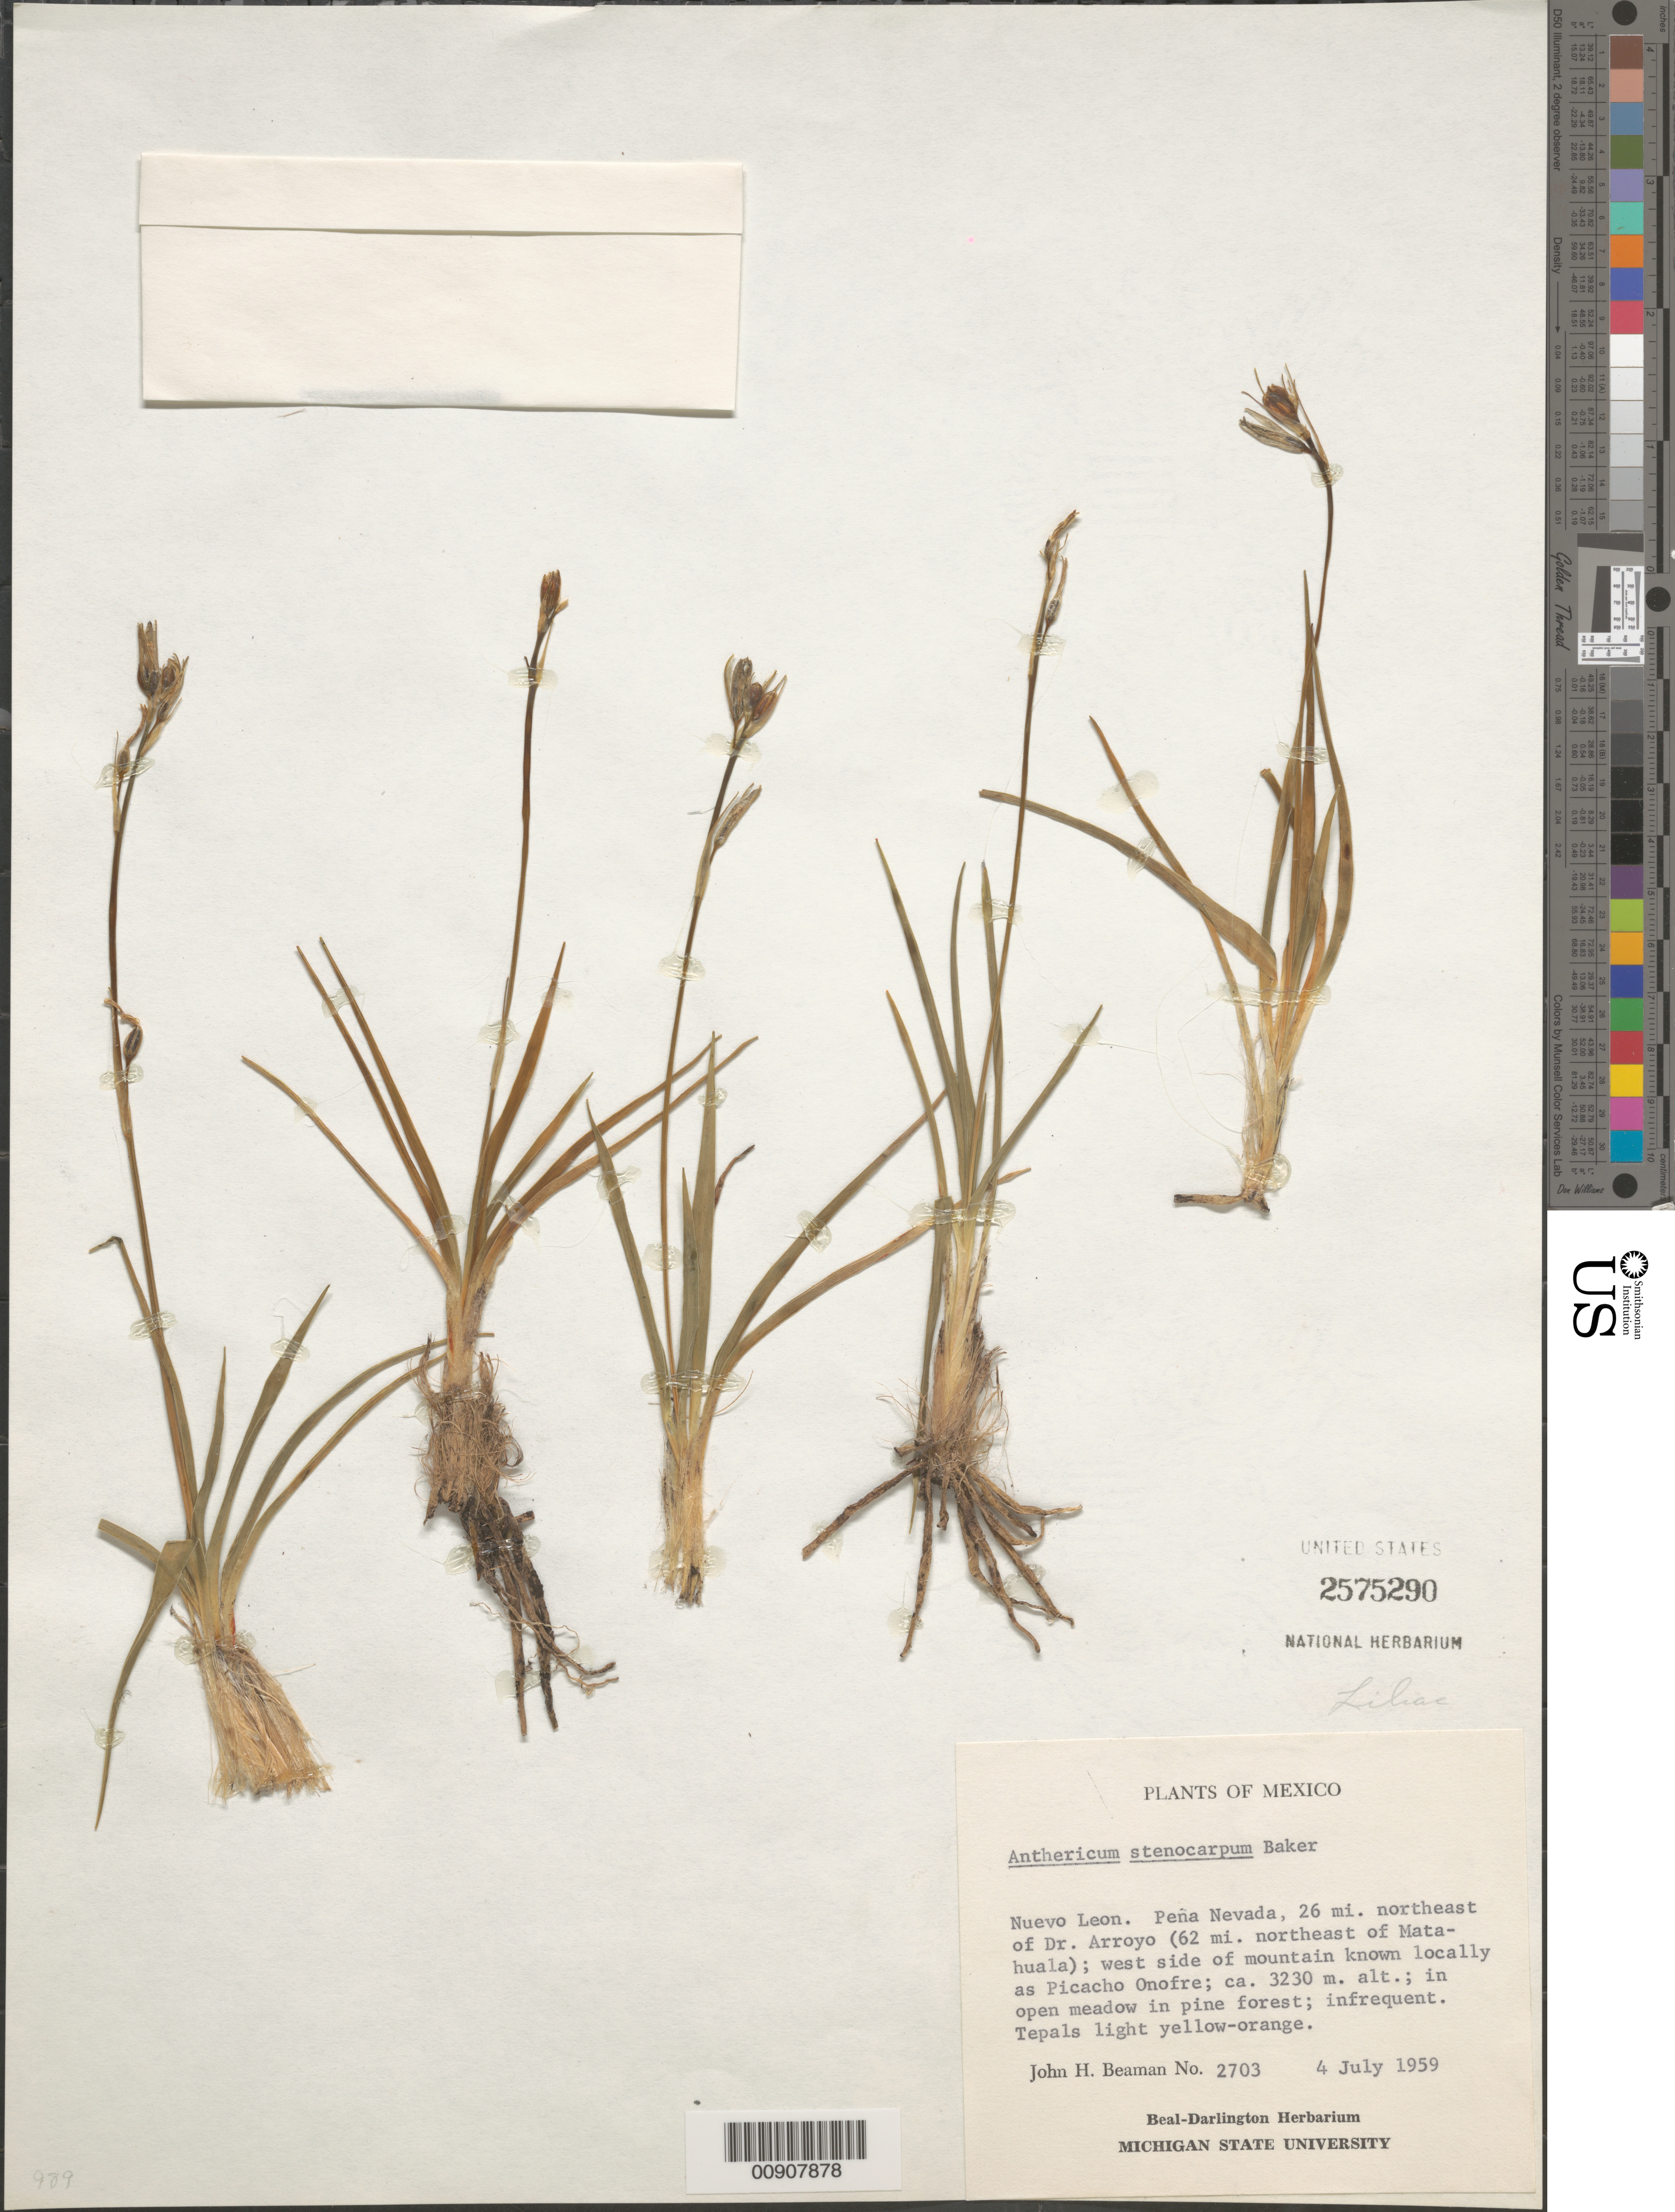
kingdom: Plantae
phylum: Tracheophyta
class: Liliopsida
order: Asparagales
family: Asparagaceae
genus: Anthericum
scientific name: Anthericum stenocarpum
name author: Baker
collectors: J. H. Beaman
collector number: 2703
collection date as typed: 04 Jul 1959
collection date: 1959-07-04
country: Mexico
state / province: Nuevo León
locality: Nuevo León: Peña Nevada, 26 mi. northeast of Dr. Arroyo (62 mi. northeast of Matehuala); west side of mountain known locally as Picacho Onofre.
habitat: In open meadow in pine forest.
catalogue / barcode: US 2575290